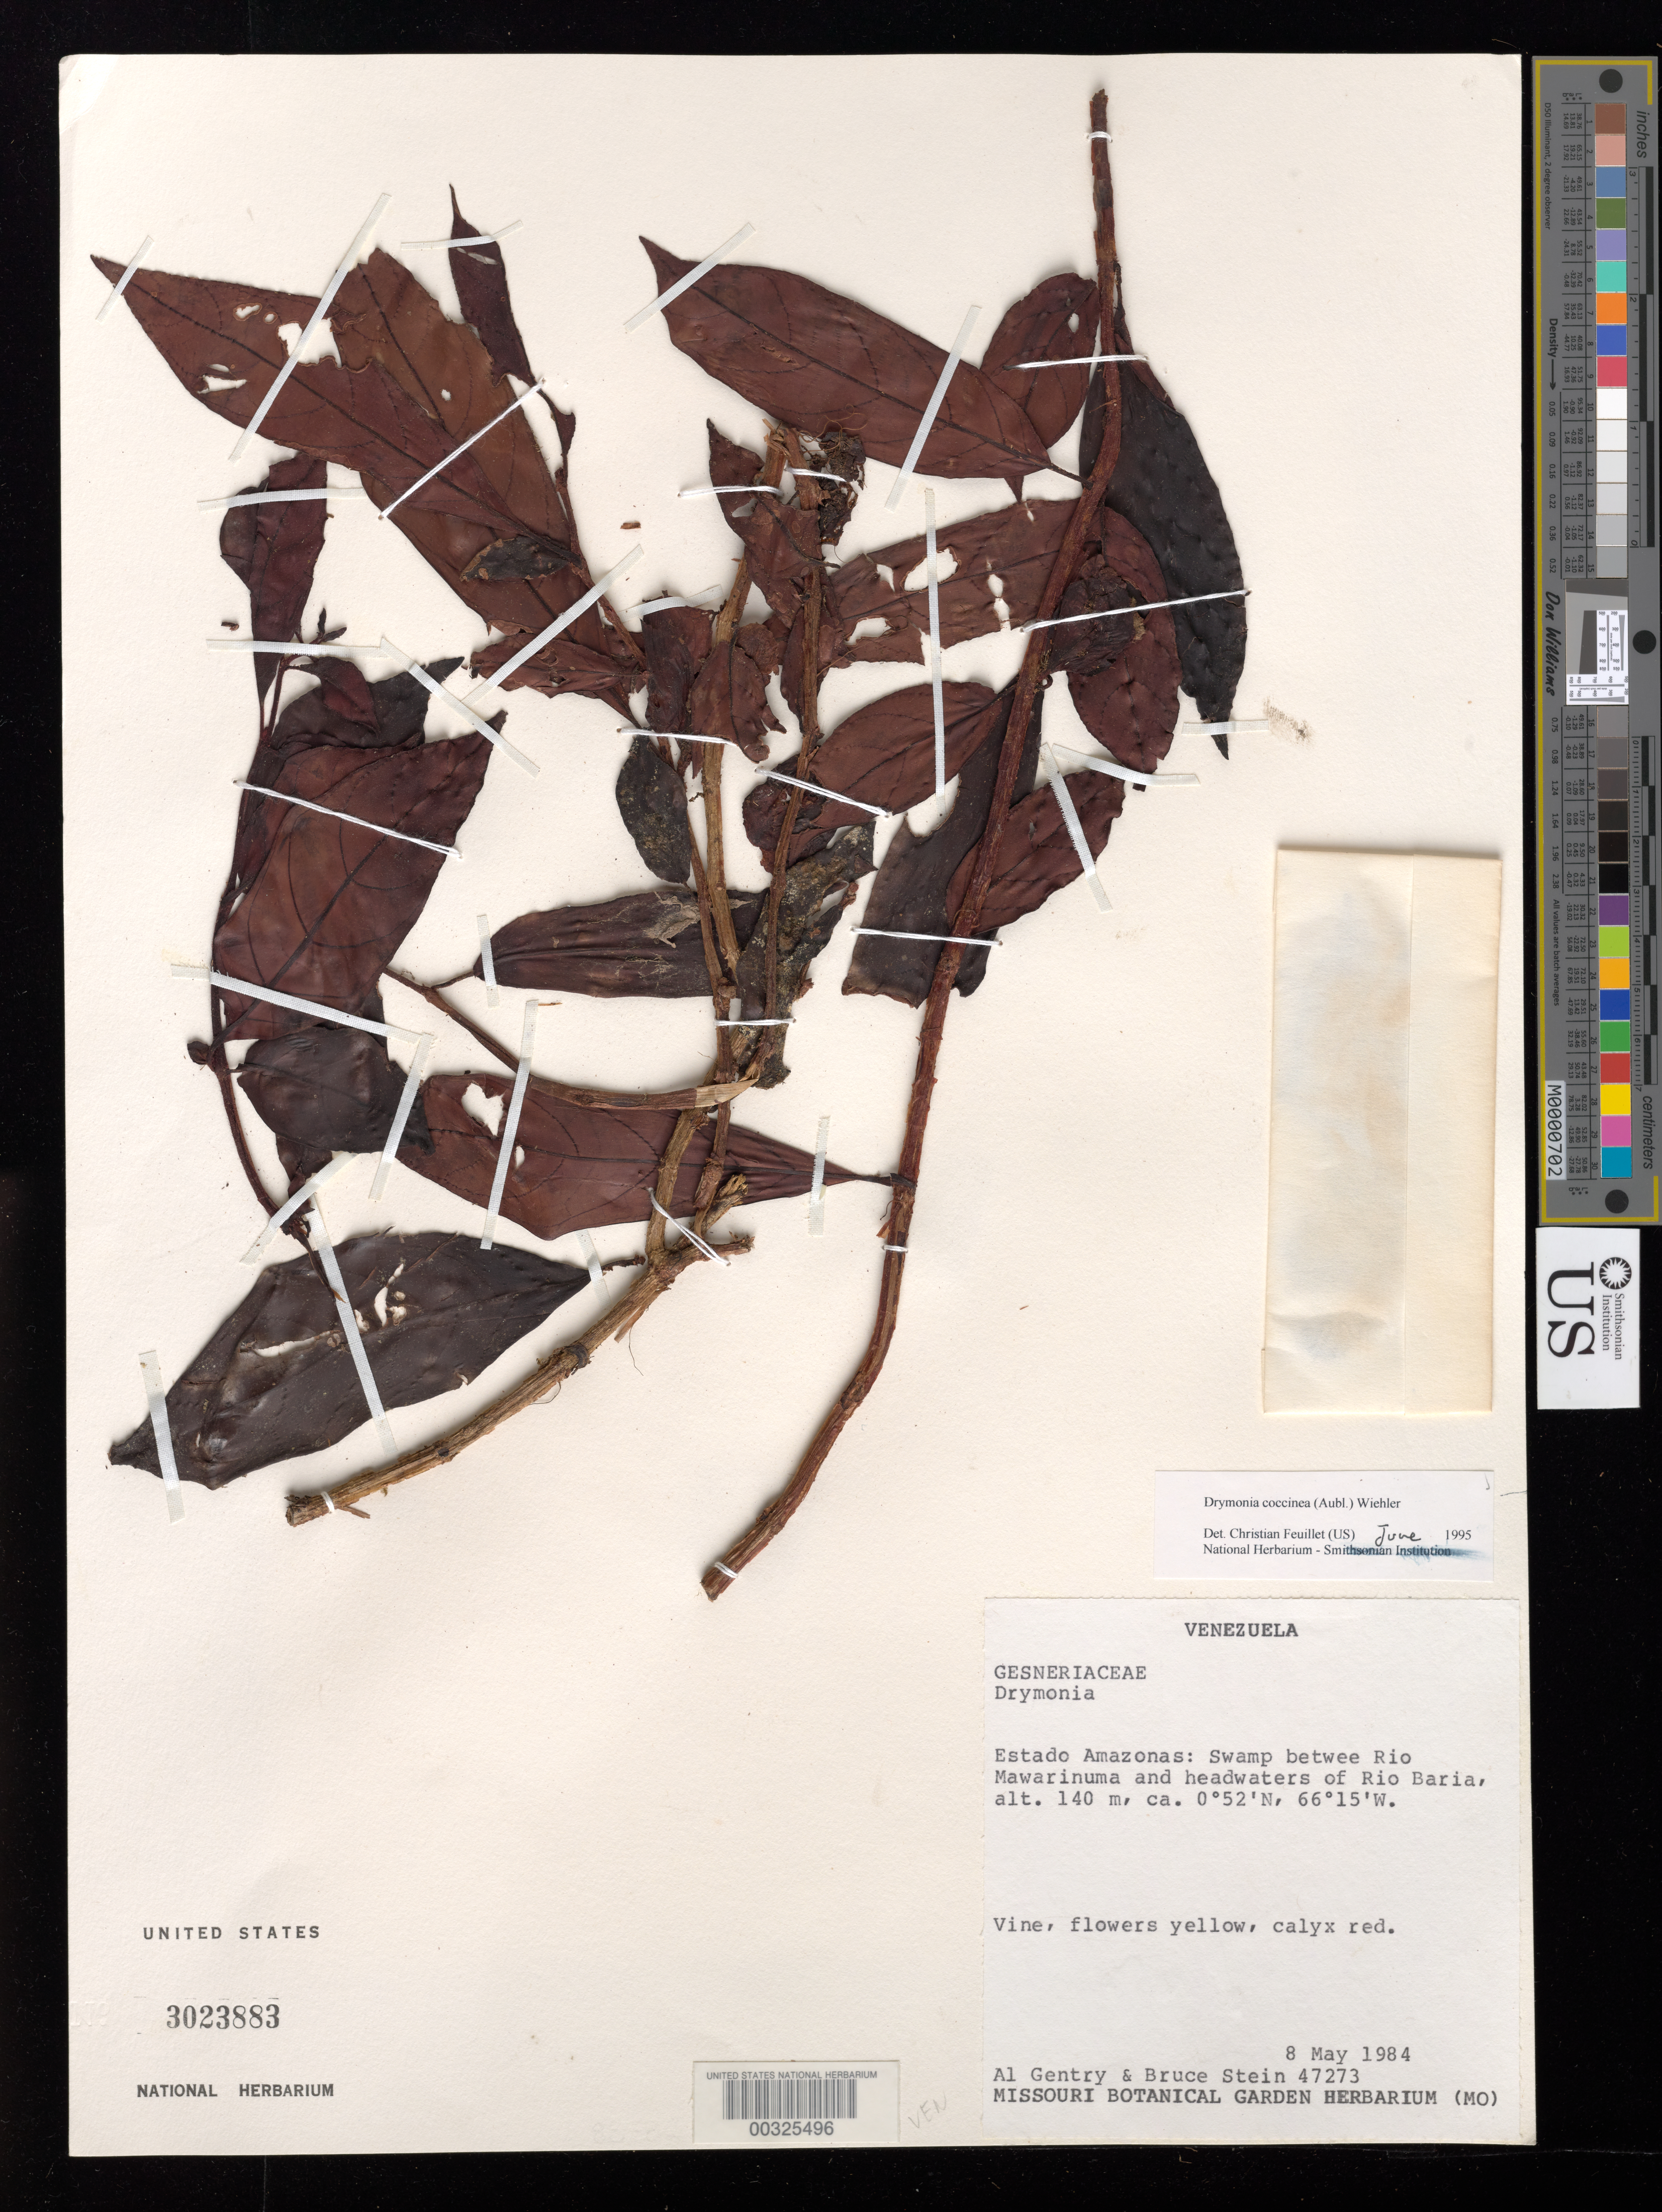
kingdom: Plantae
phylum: Tracheophyta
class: Magnoliopsida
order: Lamiales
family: Gesneriaceae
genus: Drymonia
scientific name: Drymonia coccinea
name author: (Aubl.) Wiehler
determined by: Feuillet, C.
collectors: A. H. Gentry & B. A. Stein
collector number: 47273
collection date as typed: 08 May 1984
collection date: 1984-05-08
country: Venezuela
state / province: Amazonas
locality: Rio Negro Dept., between Rio Mawarinuma and headwaters of Rio Baria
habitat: Swamp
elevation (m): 140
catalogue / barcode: US 3023883